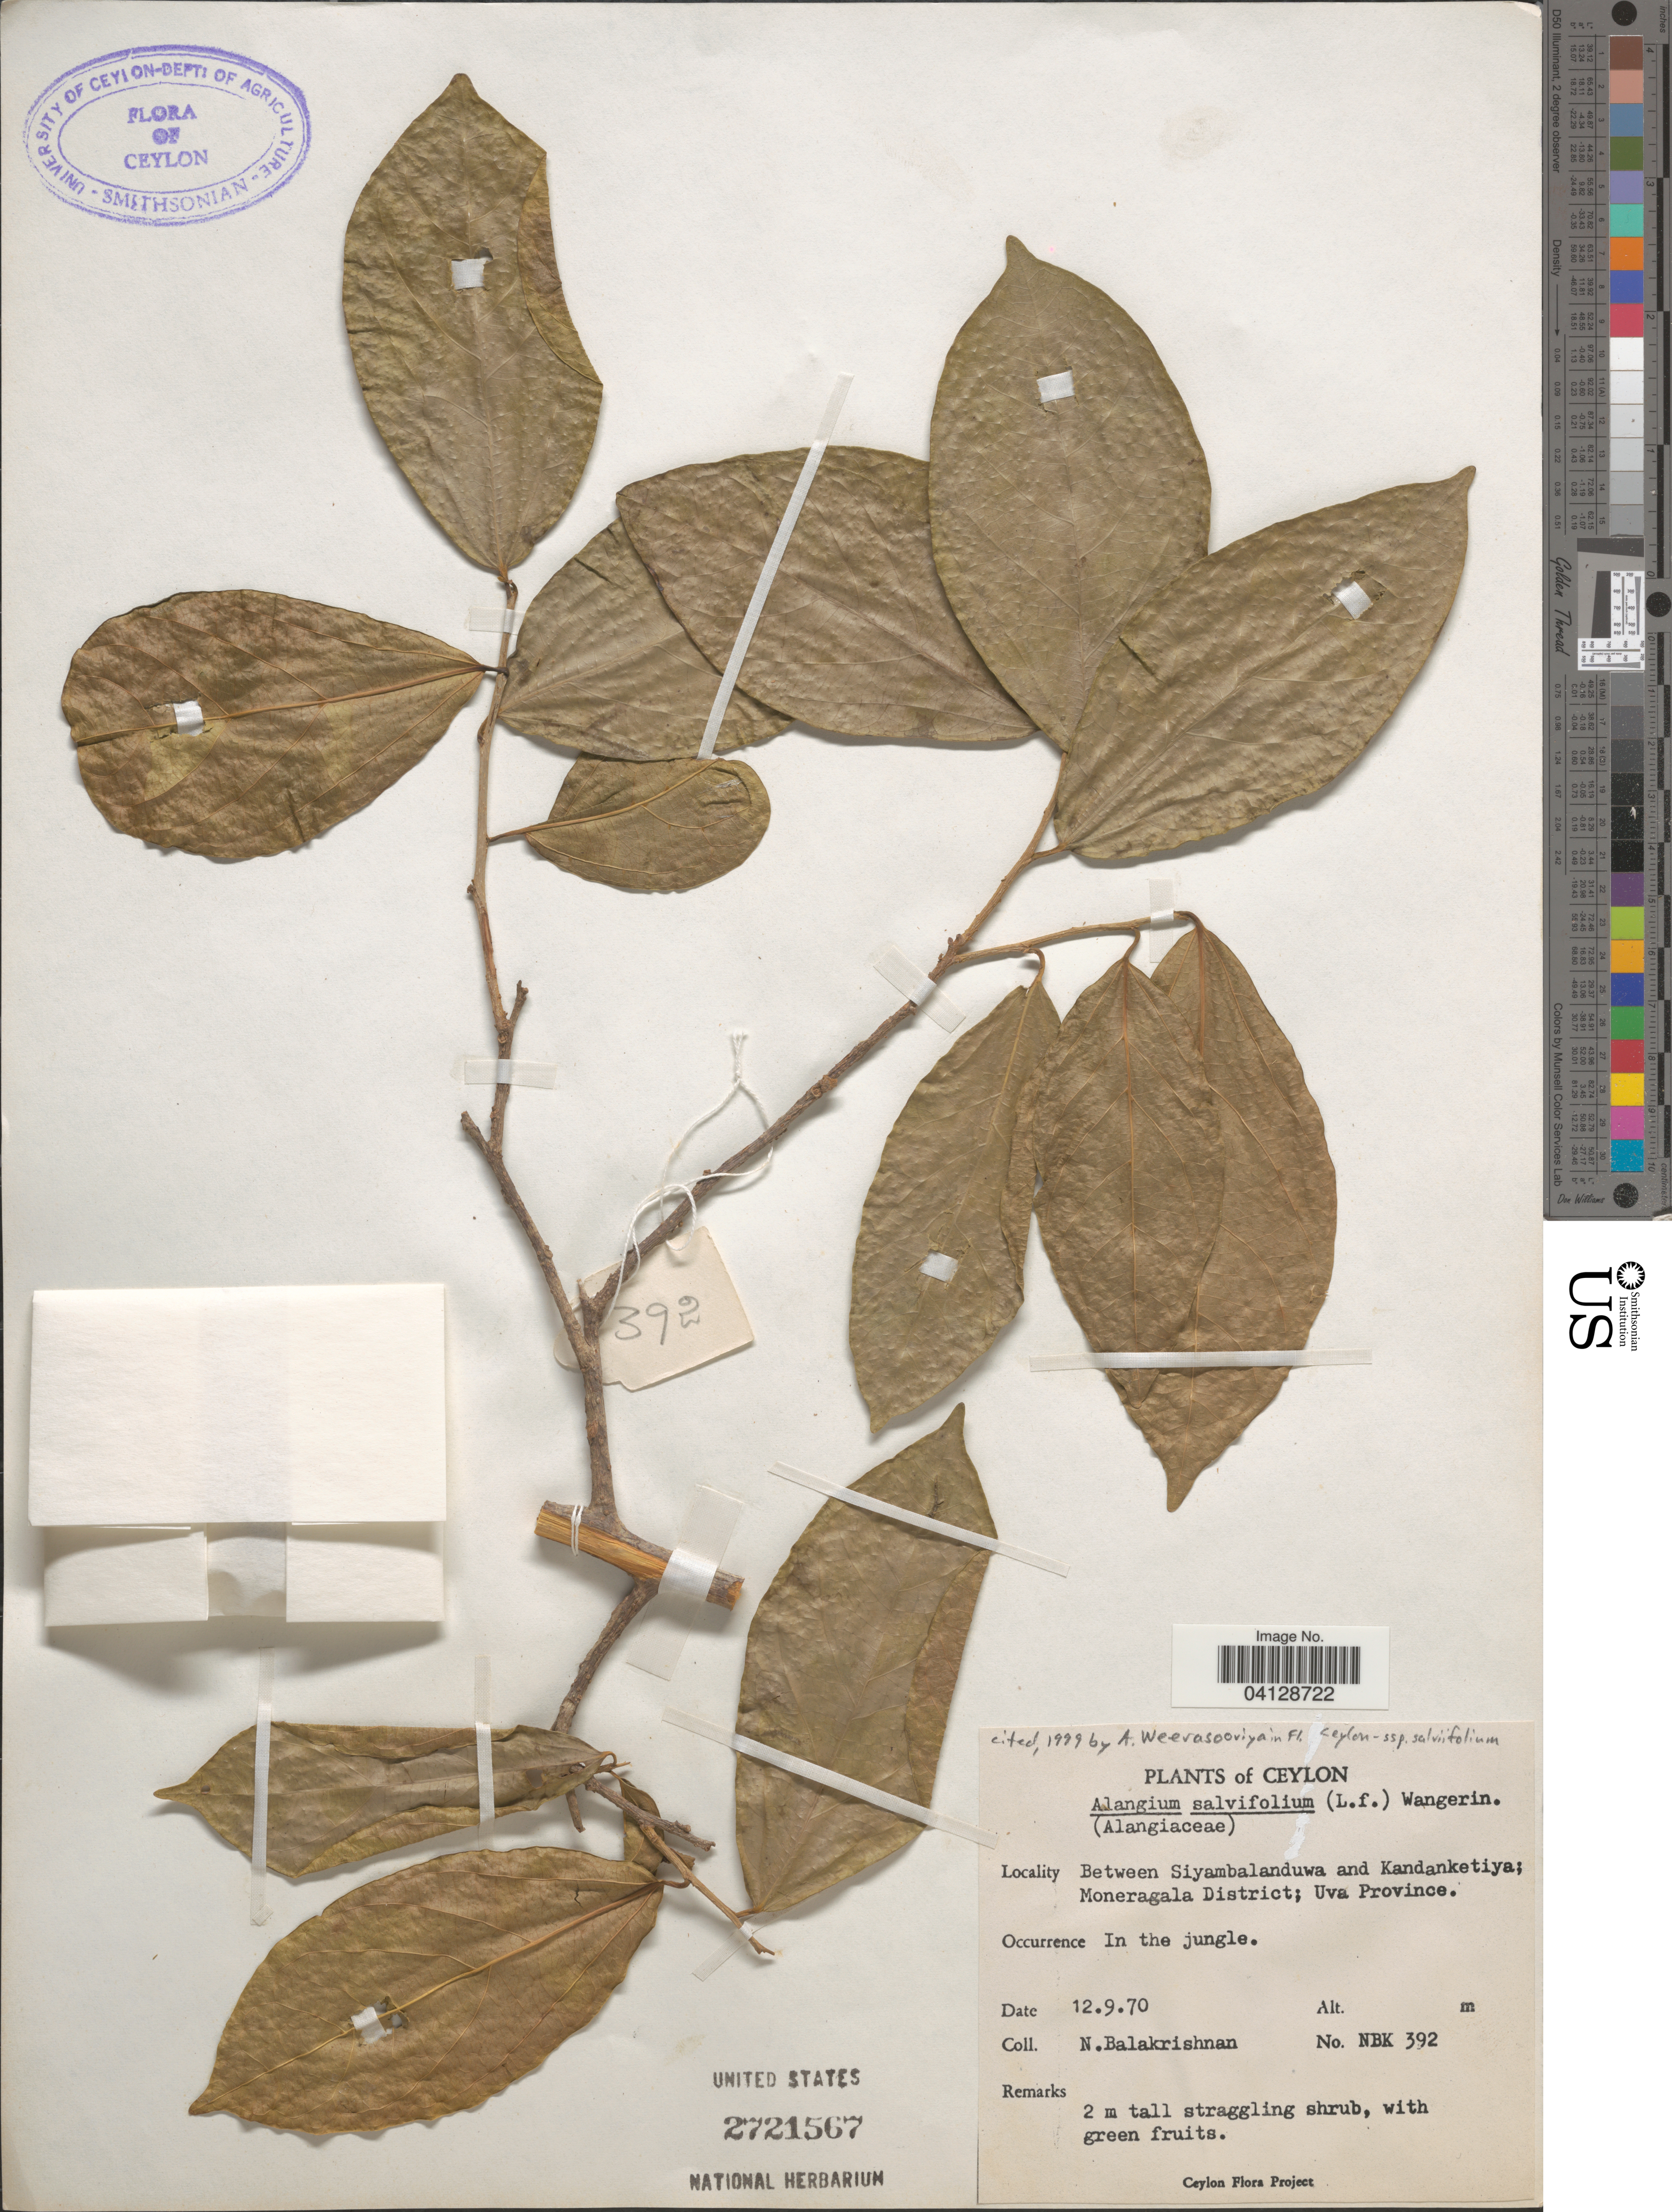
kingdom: Plantae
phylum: Tracheophyta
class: Magnoliopsida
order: Cornales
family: Cornaceae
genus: Alangium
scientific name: Alangium salviifolium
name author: (L. f.) Wangerin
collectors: N. Balakrishnan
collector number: NBK392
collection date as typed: Transcribed d/m/y: 12/9/70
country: Sri Lanka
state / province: Uva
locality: Ceylon. Between Siyambalanduwa and Kandanketiya; Moneragala District.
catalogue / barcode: US 2721567